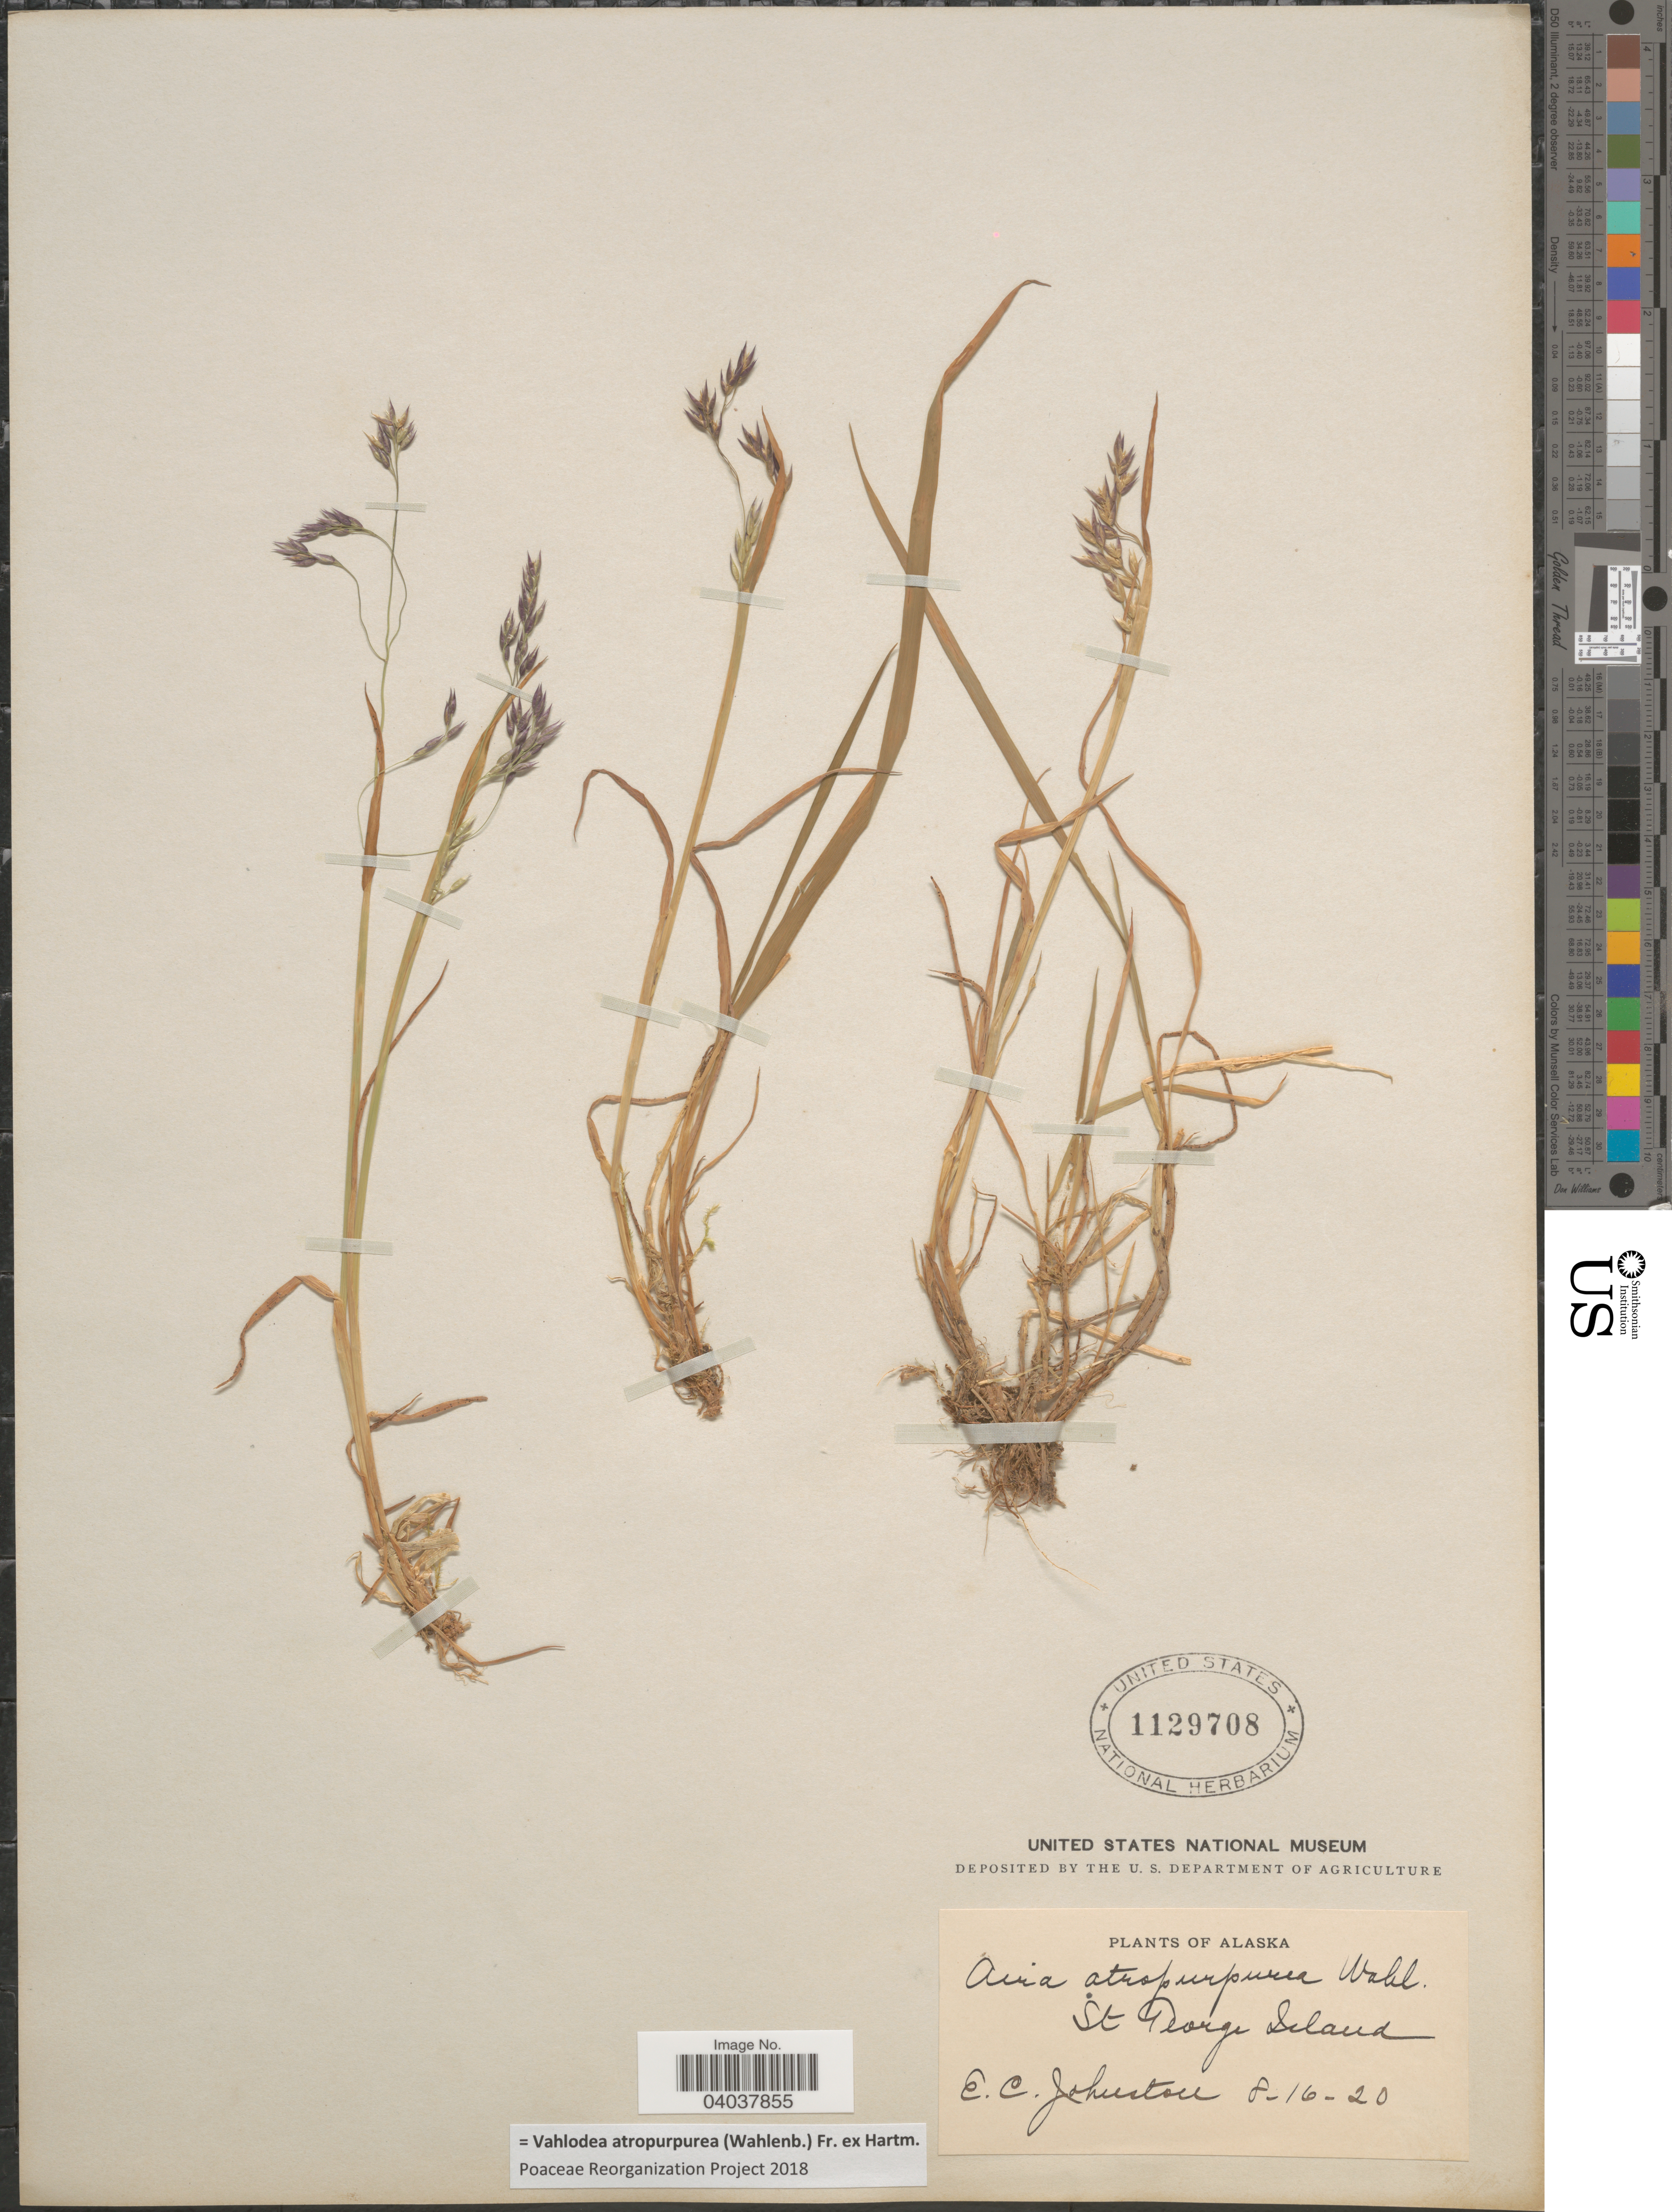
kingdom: Plantae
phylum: Tracheophyta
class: Liliopsida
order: Poales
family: Poaceae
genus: Vahlodea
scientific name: Vahlodea atropurpurea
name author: (Wahlenb.) Fr. ex Hartm.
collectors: E. C. Johnston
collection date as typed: Transcribed d/m/y: 16/8/20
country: United States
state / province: Alaska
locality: St. George Island.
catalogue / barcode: US 1129708